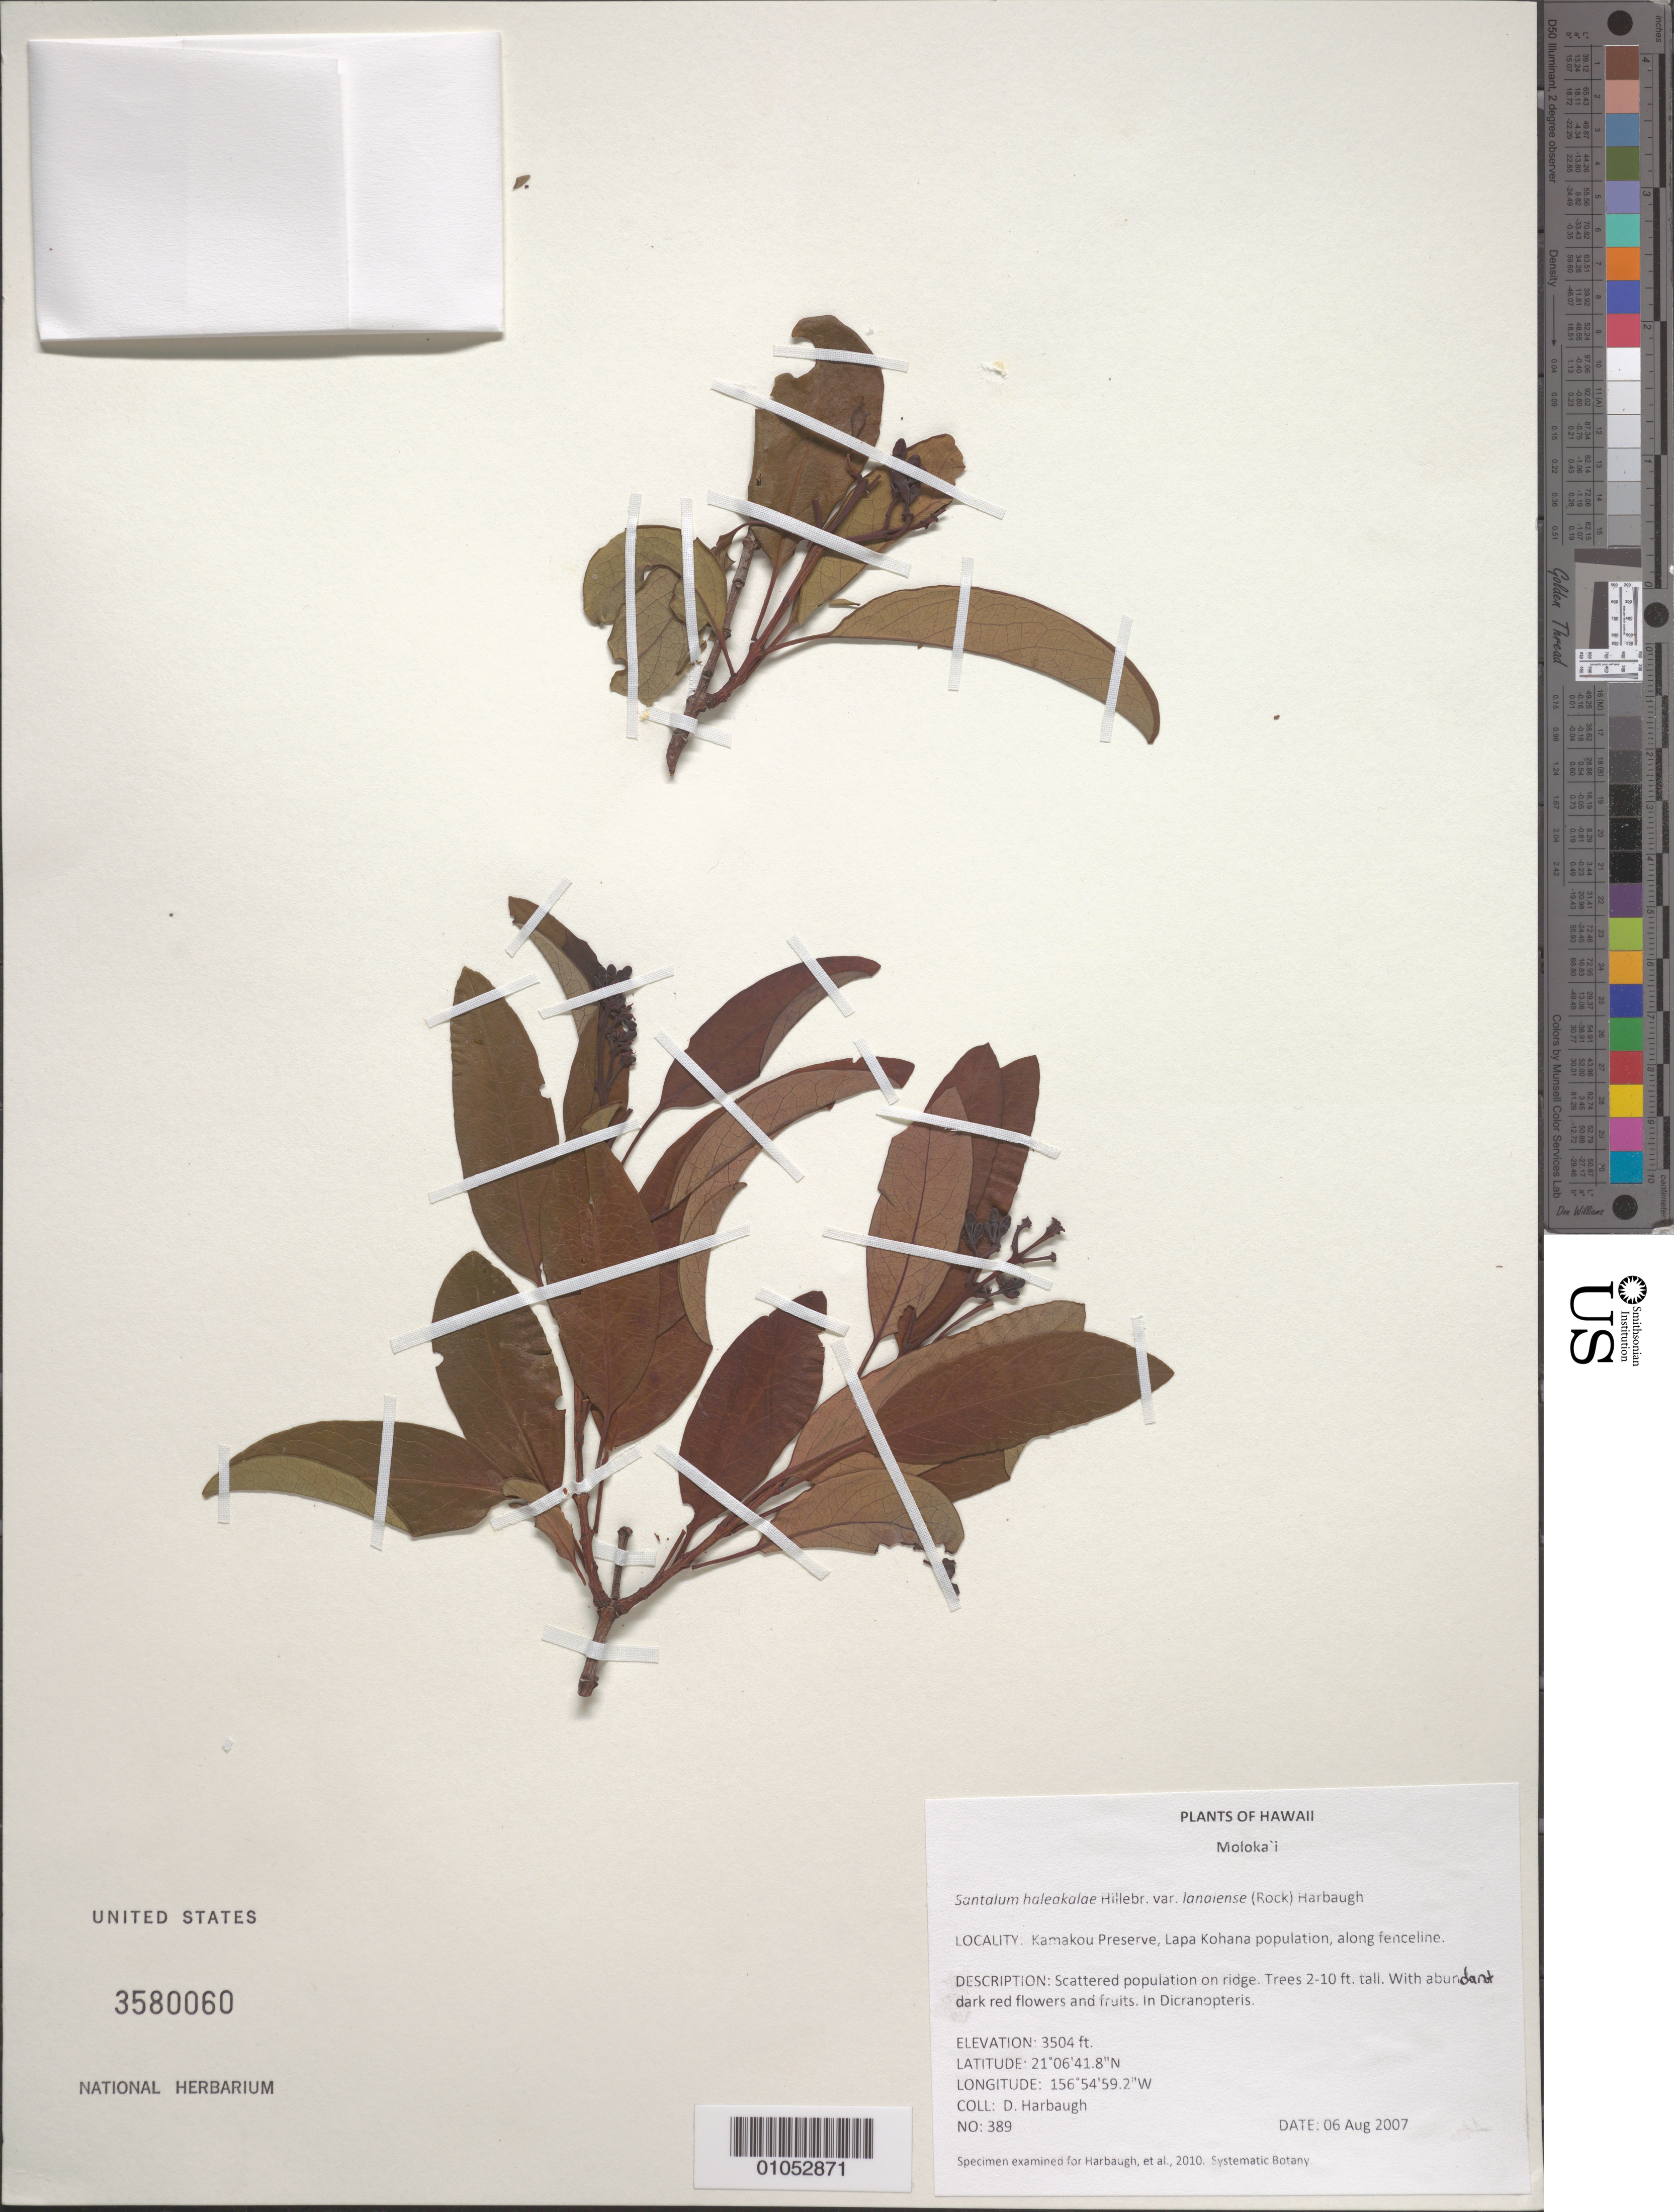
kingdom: Plantae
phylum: Tracheophyta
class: Magnoliopsida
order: Santalales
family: Santalaceae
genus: Santalum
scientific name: Santalum haleakalae var. lanaiense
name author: (Rock) Harbaugh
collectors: D. Harbaugh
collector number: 389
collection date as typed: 6 Aug 2007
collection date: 2007-08-06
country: United States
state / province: Hawaii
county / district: Maui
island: Moloka'i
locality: Kamakou Preserve, Lapa Kohana population, along fenceline.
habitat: On ridge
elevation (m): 1068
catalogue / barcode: US 3580060